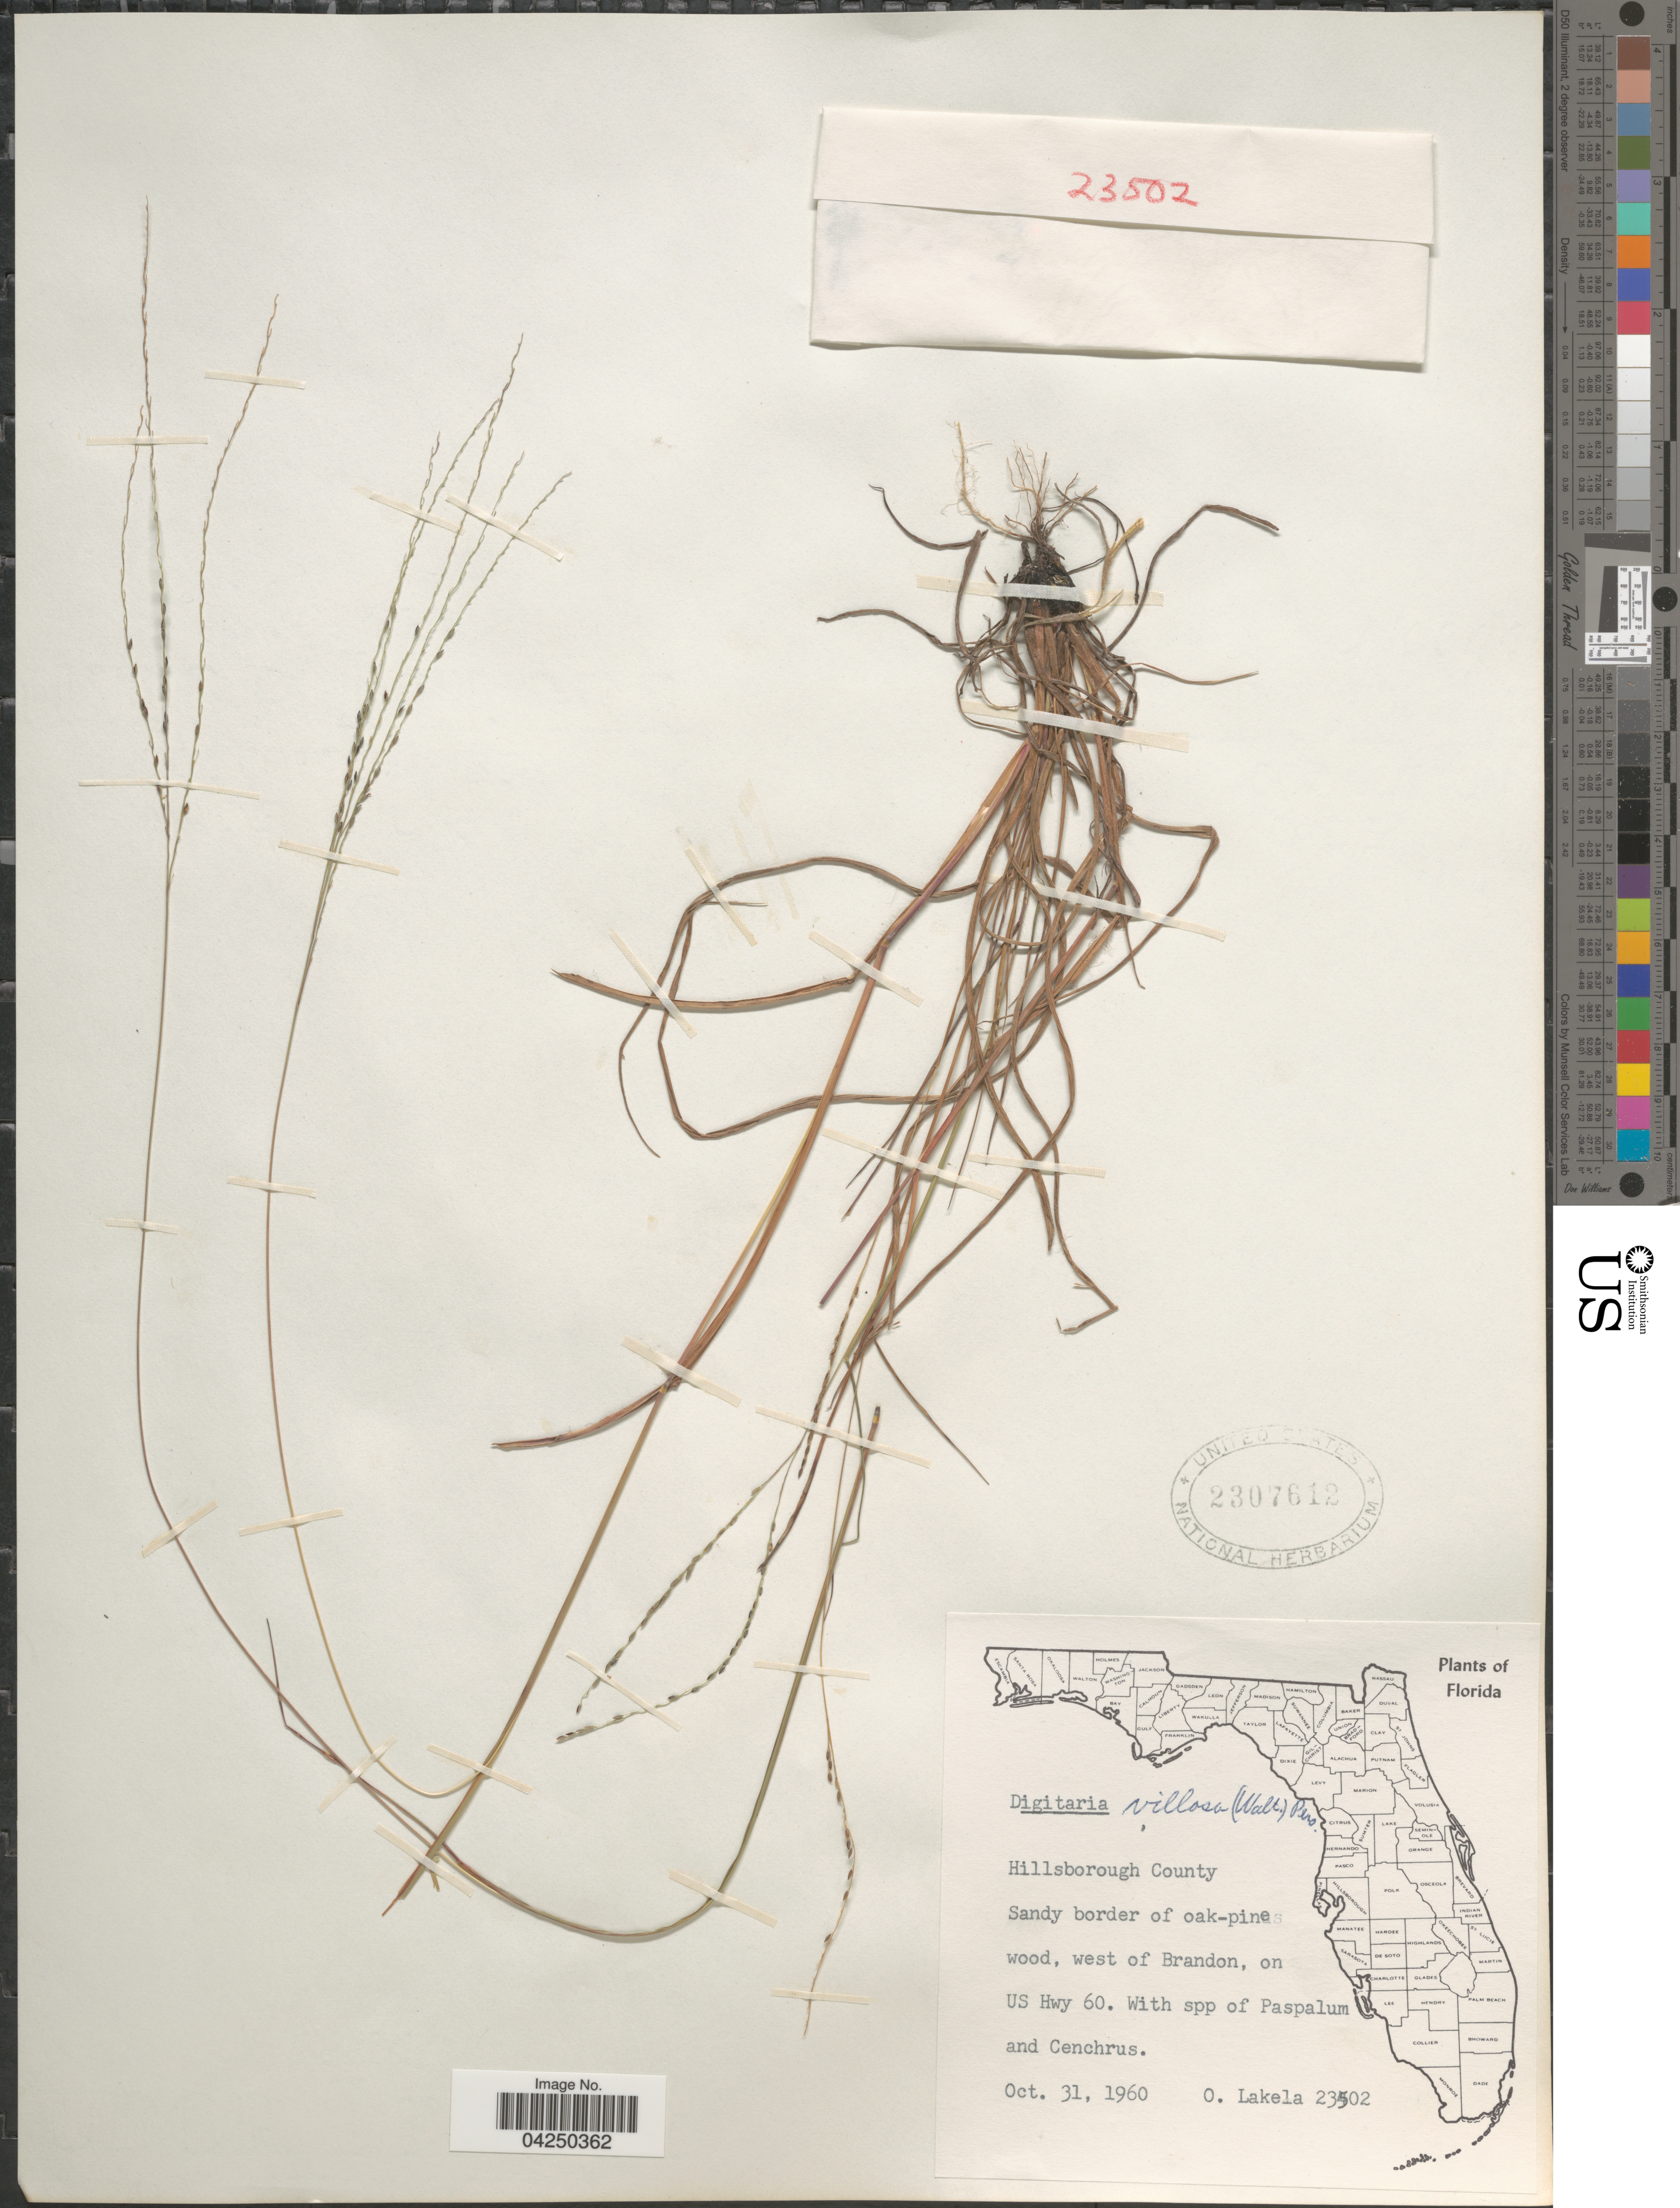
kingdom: Plantae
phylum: Tracheophyta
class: Liliopsida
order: Poales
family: Poaceae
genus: Digitaria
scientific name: Digitaria villosa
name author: (Walter) Pers.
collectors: O. Lakela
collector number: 23502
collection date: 1960-10-31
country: United States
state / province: Florida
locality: Hillsborough County. Sandy border of oak-pine wood, west of Brandon, on US Hwy 60.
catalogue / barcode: US 2307612